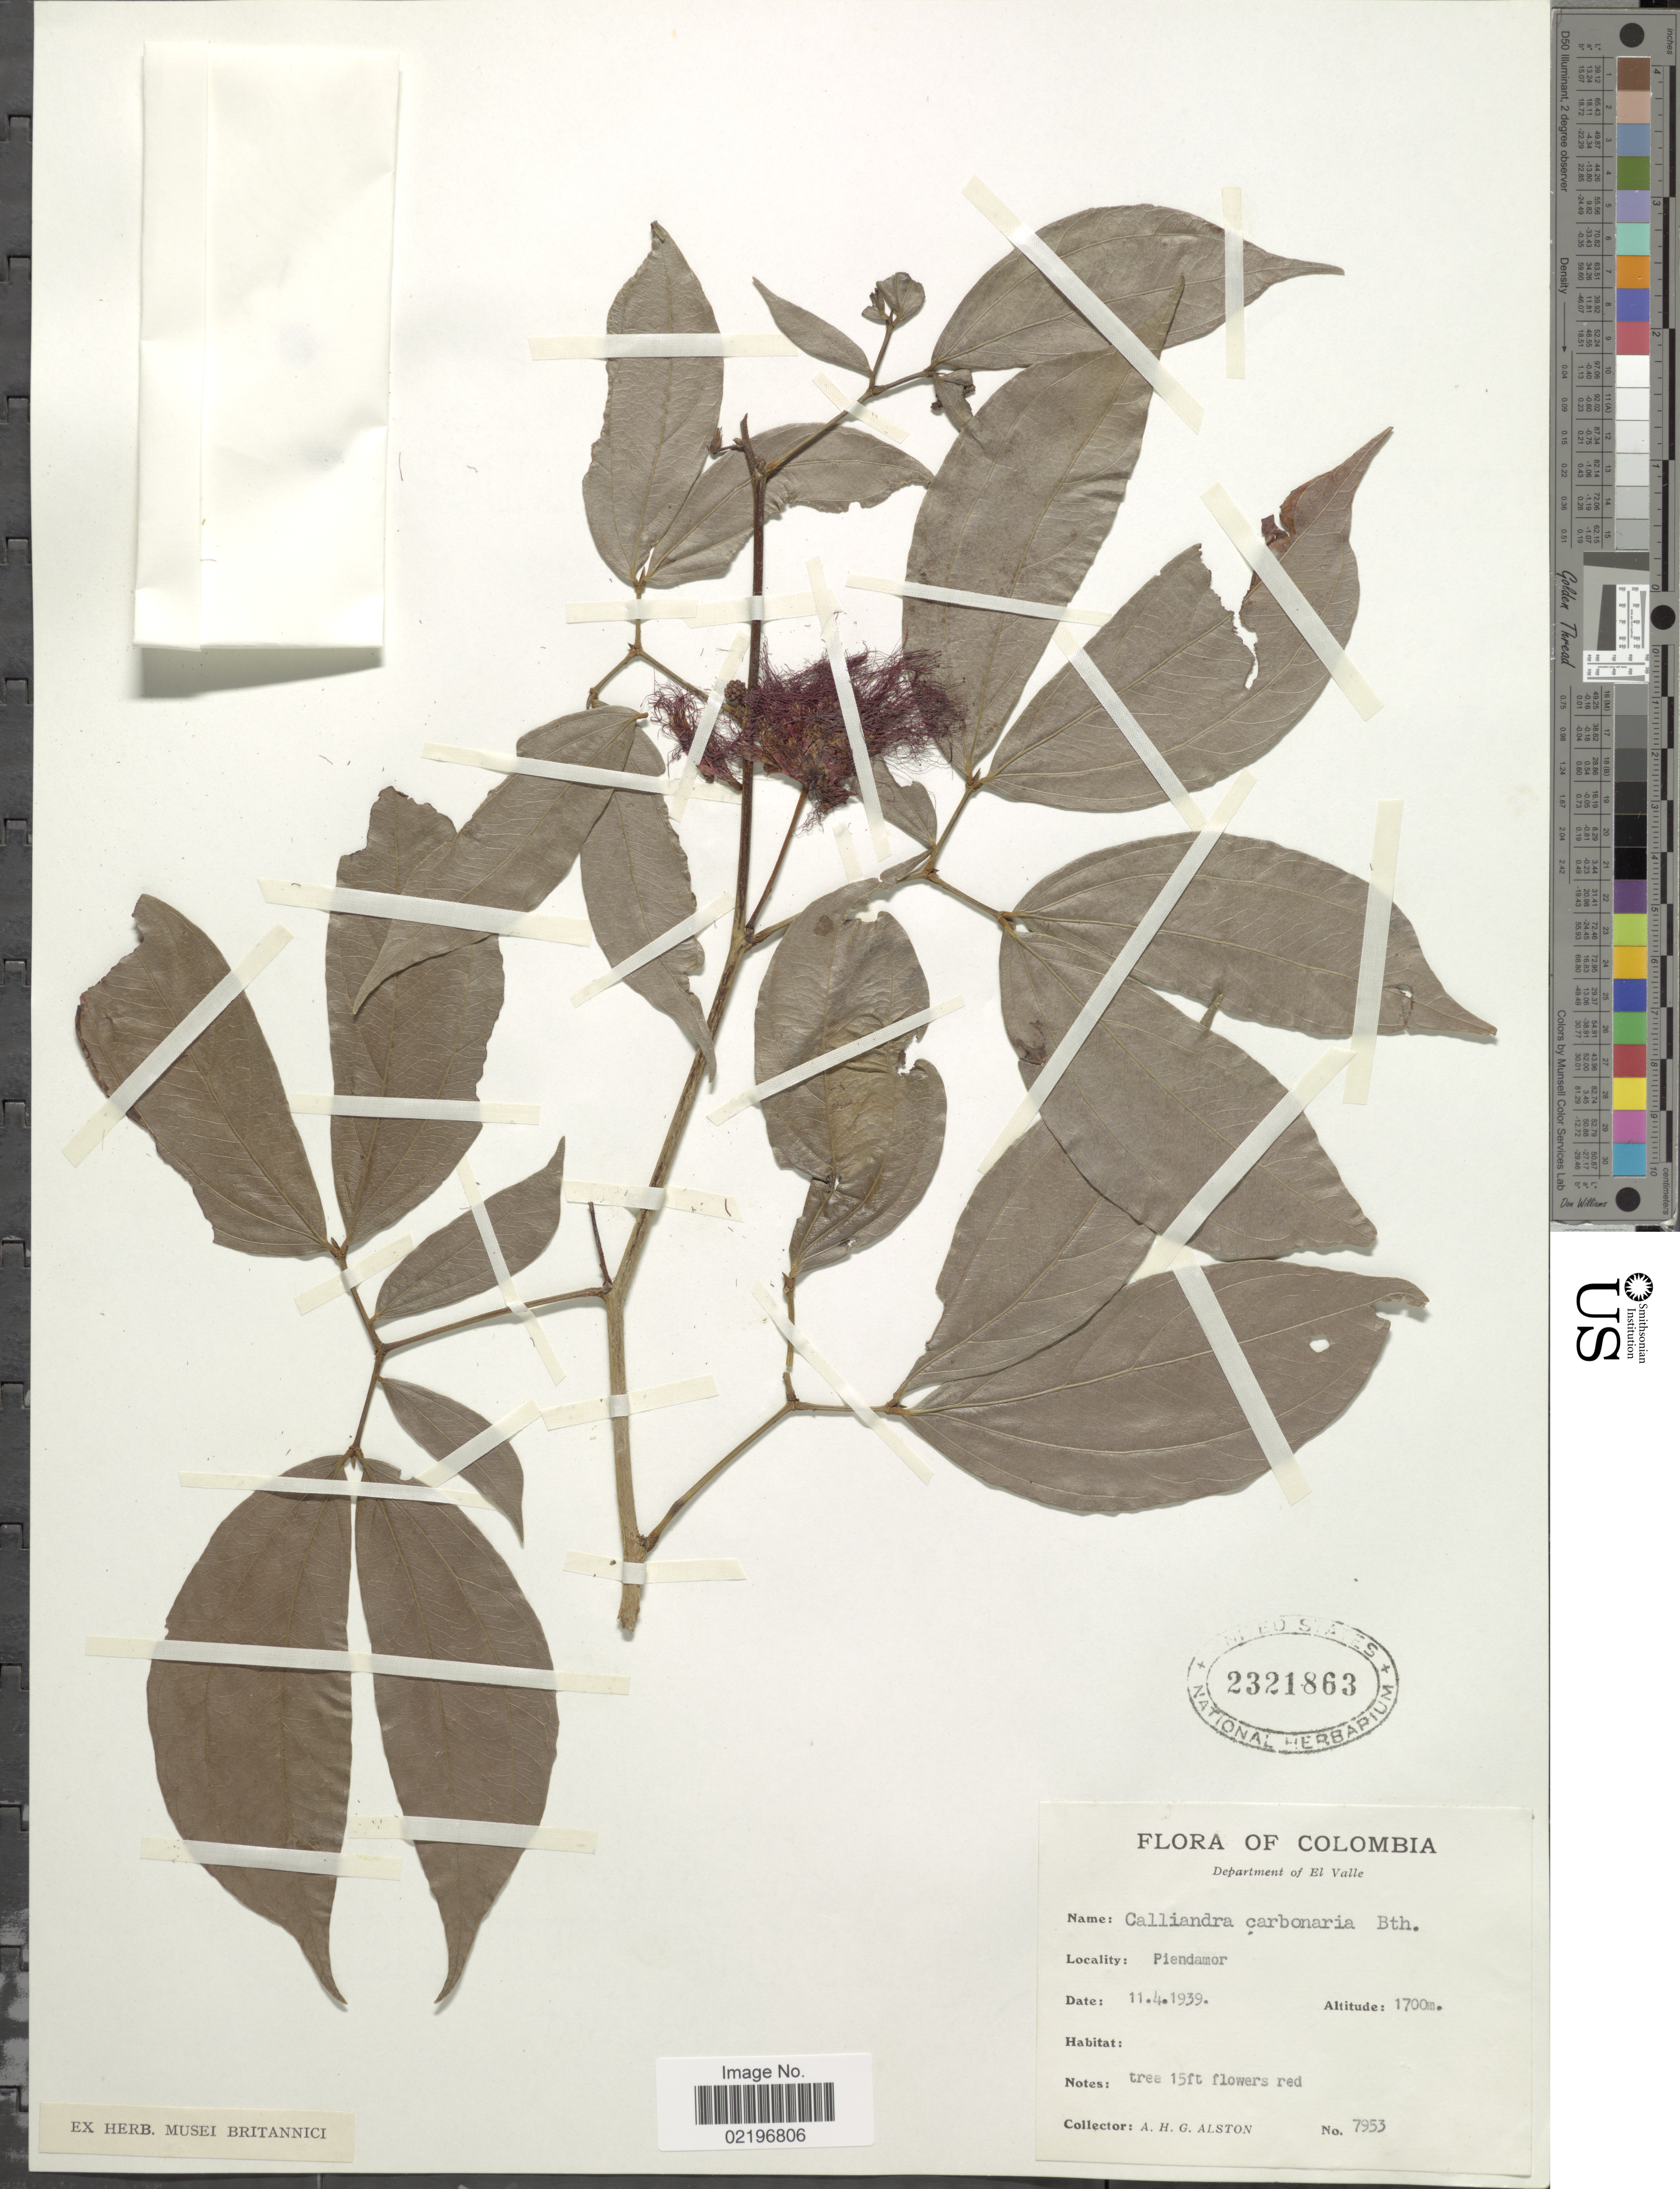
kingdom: Plantae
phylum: Tracheophyta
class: Magnoliopsida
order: Fabales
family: Fabaceae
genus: Calliandra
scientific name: Calliandra trinervia var. carbonaria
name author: (Benth.) Barneby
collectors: A. H. Alston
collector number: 7953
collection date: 1939-04-11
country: Colombia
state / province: Valle del Cauca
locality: Department of El Valle. Piendamor.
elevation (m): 1700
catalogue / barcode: US 2321863